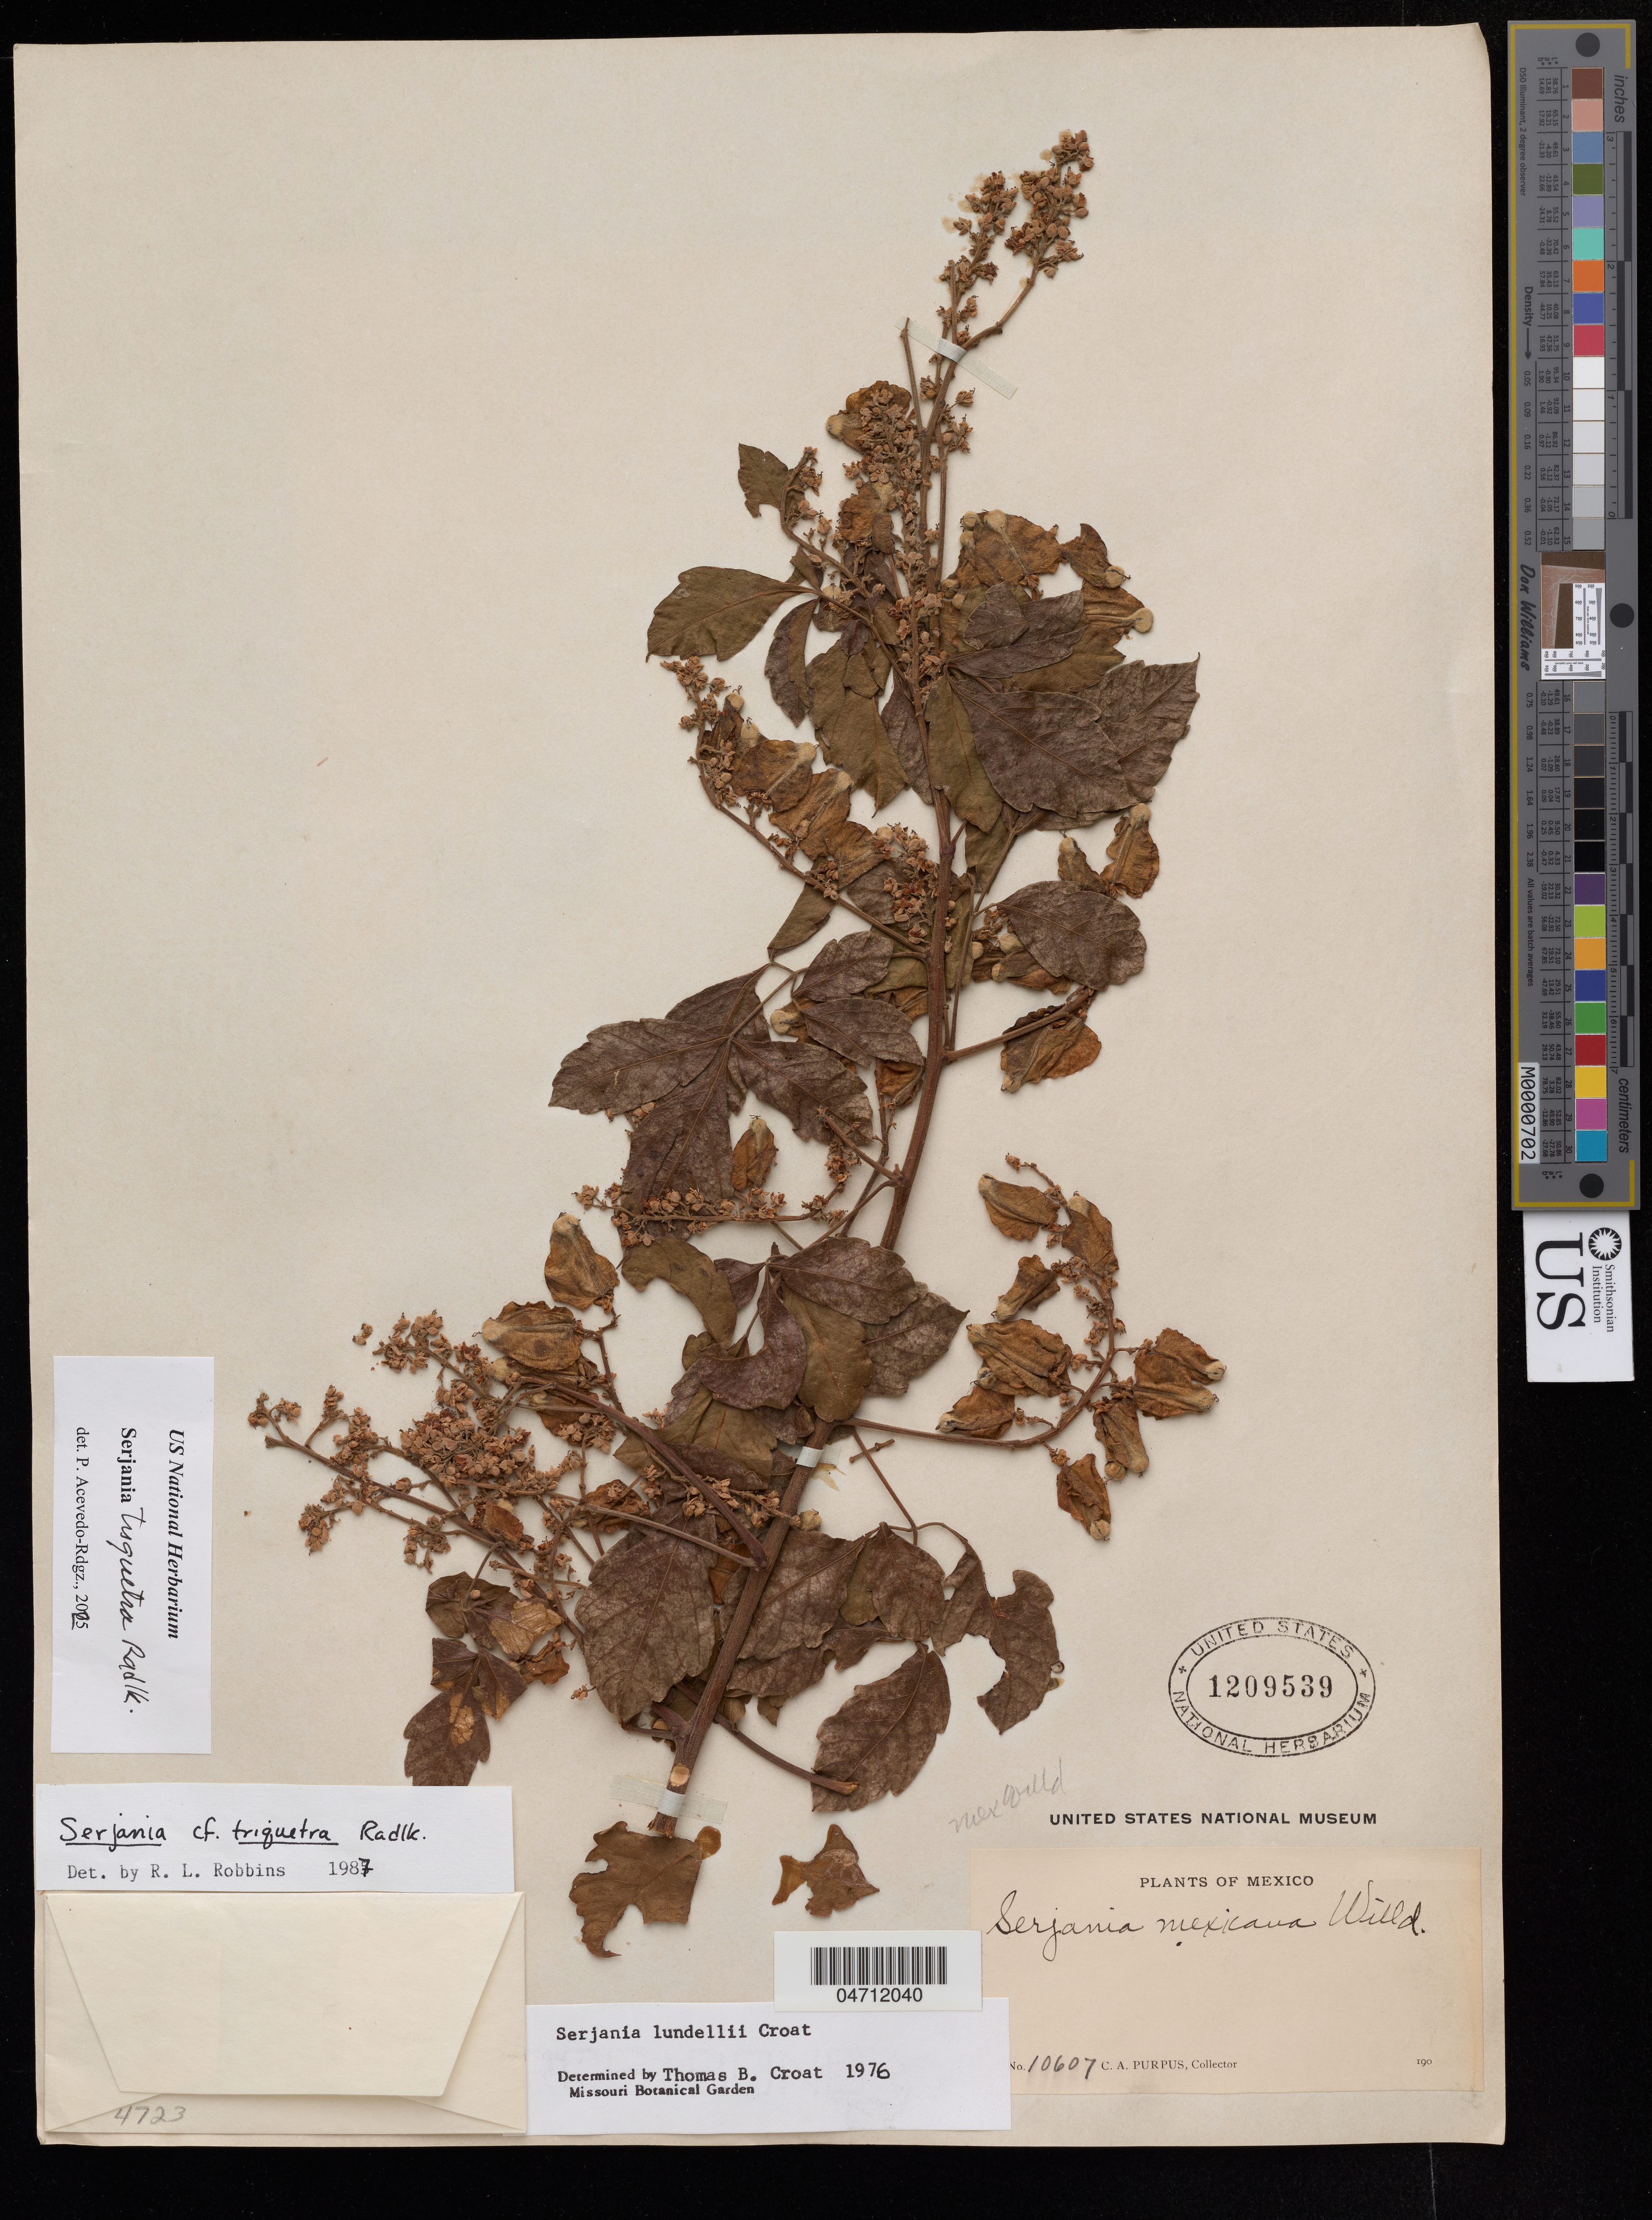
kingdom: Plantae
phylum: Tracheophyta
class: Magnoliopsida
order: Sapindales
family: Sapindaceae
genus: Serjania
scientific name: Serjania triquetra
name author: Radlk.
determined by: Acevedo-Rodriguez, P., (US), Smithsonian Institution - National Museum of Natural History (UNITED STATES)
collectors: C. A. Purpus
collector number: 10607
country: Mexico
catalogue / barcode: US 1209539